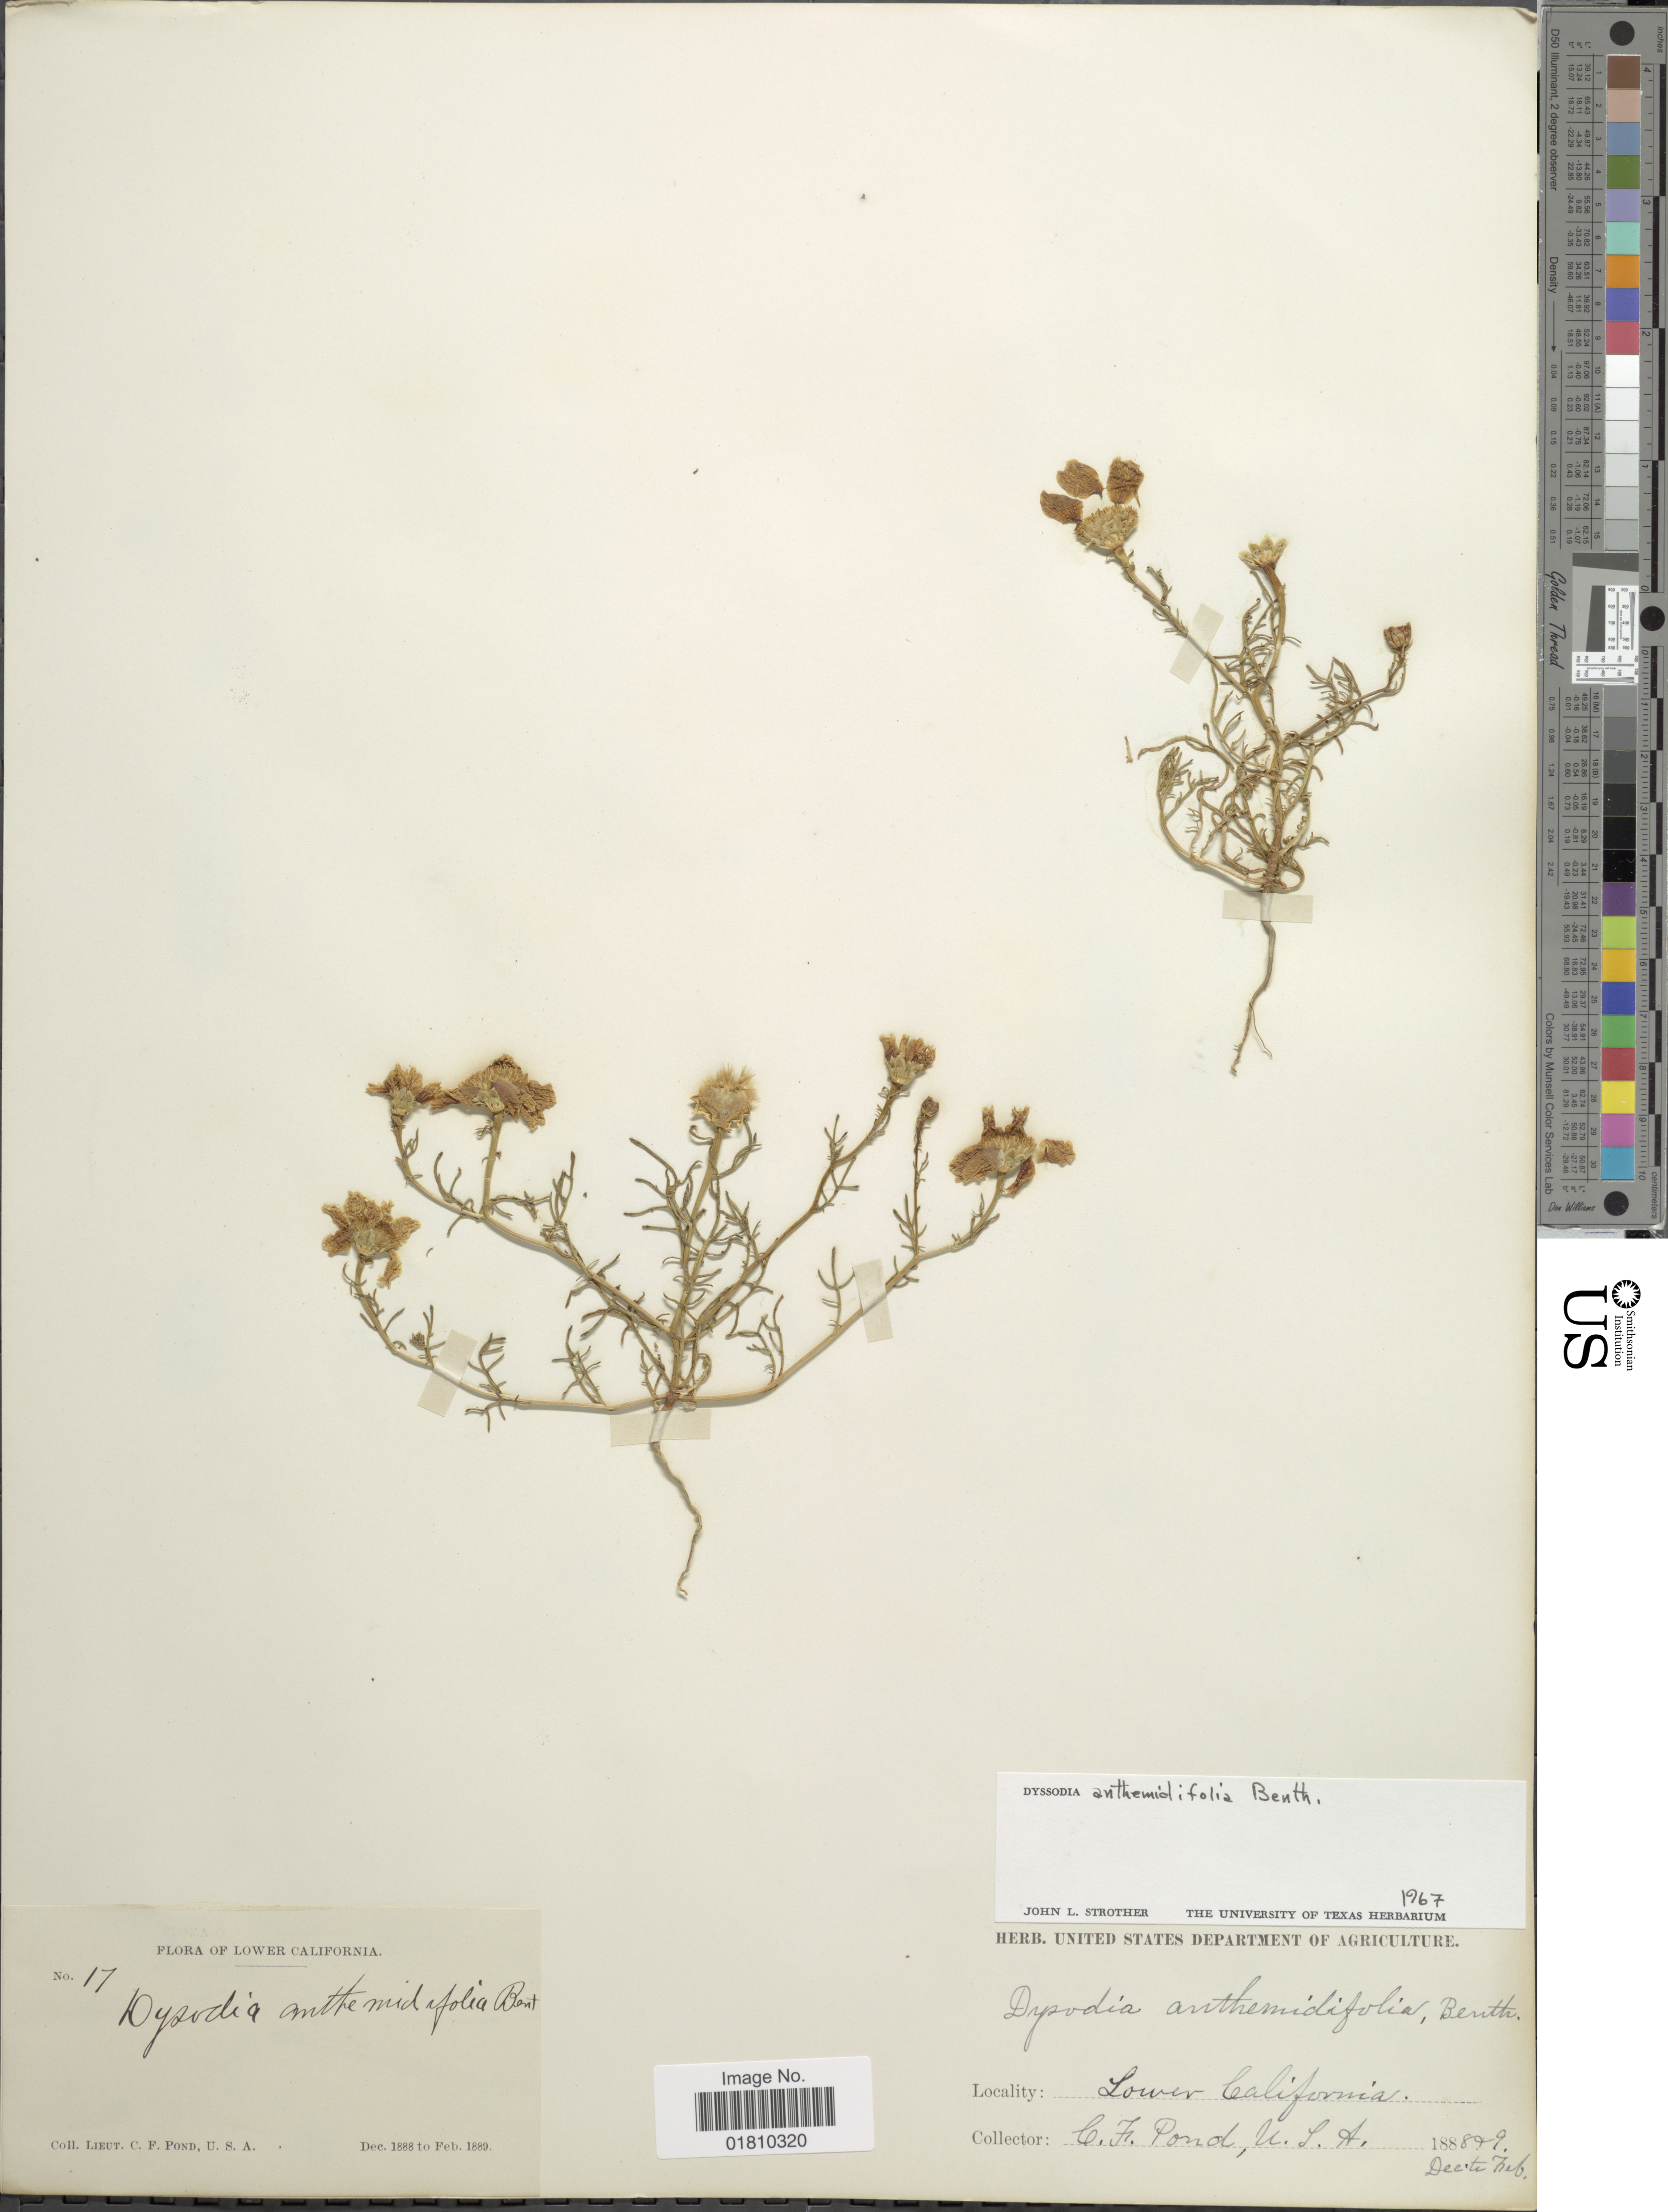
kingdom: Plantae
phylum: Tracheophyta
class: Magnoliopsida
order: Asterales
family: Asteraceae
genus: Boeberastrum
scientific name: Boeberastrum anthemidifolium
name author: Rydb.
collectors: C. Pond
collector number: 17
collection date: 1888-12/1889-02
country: Mexico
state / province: Baja California Norte / Baja California Sur